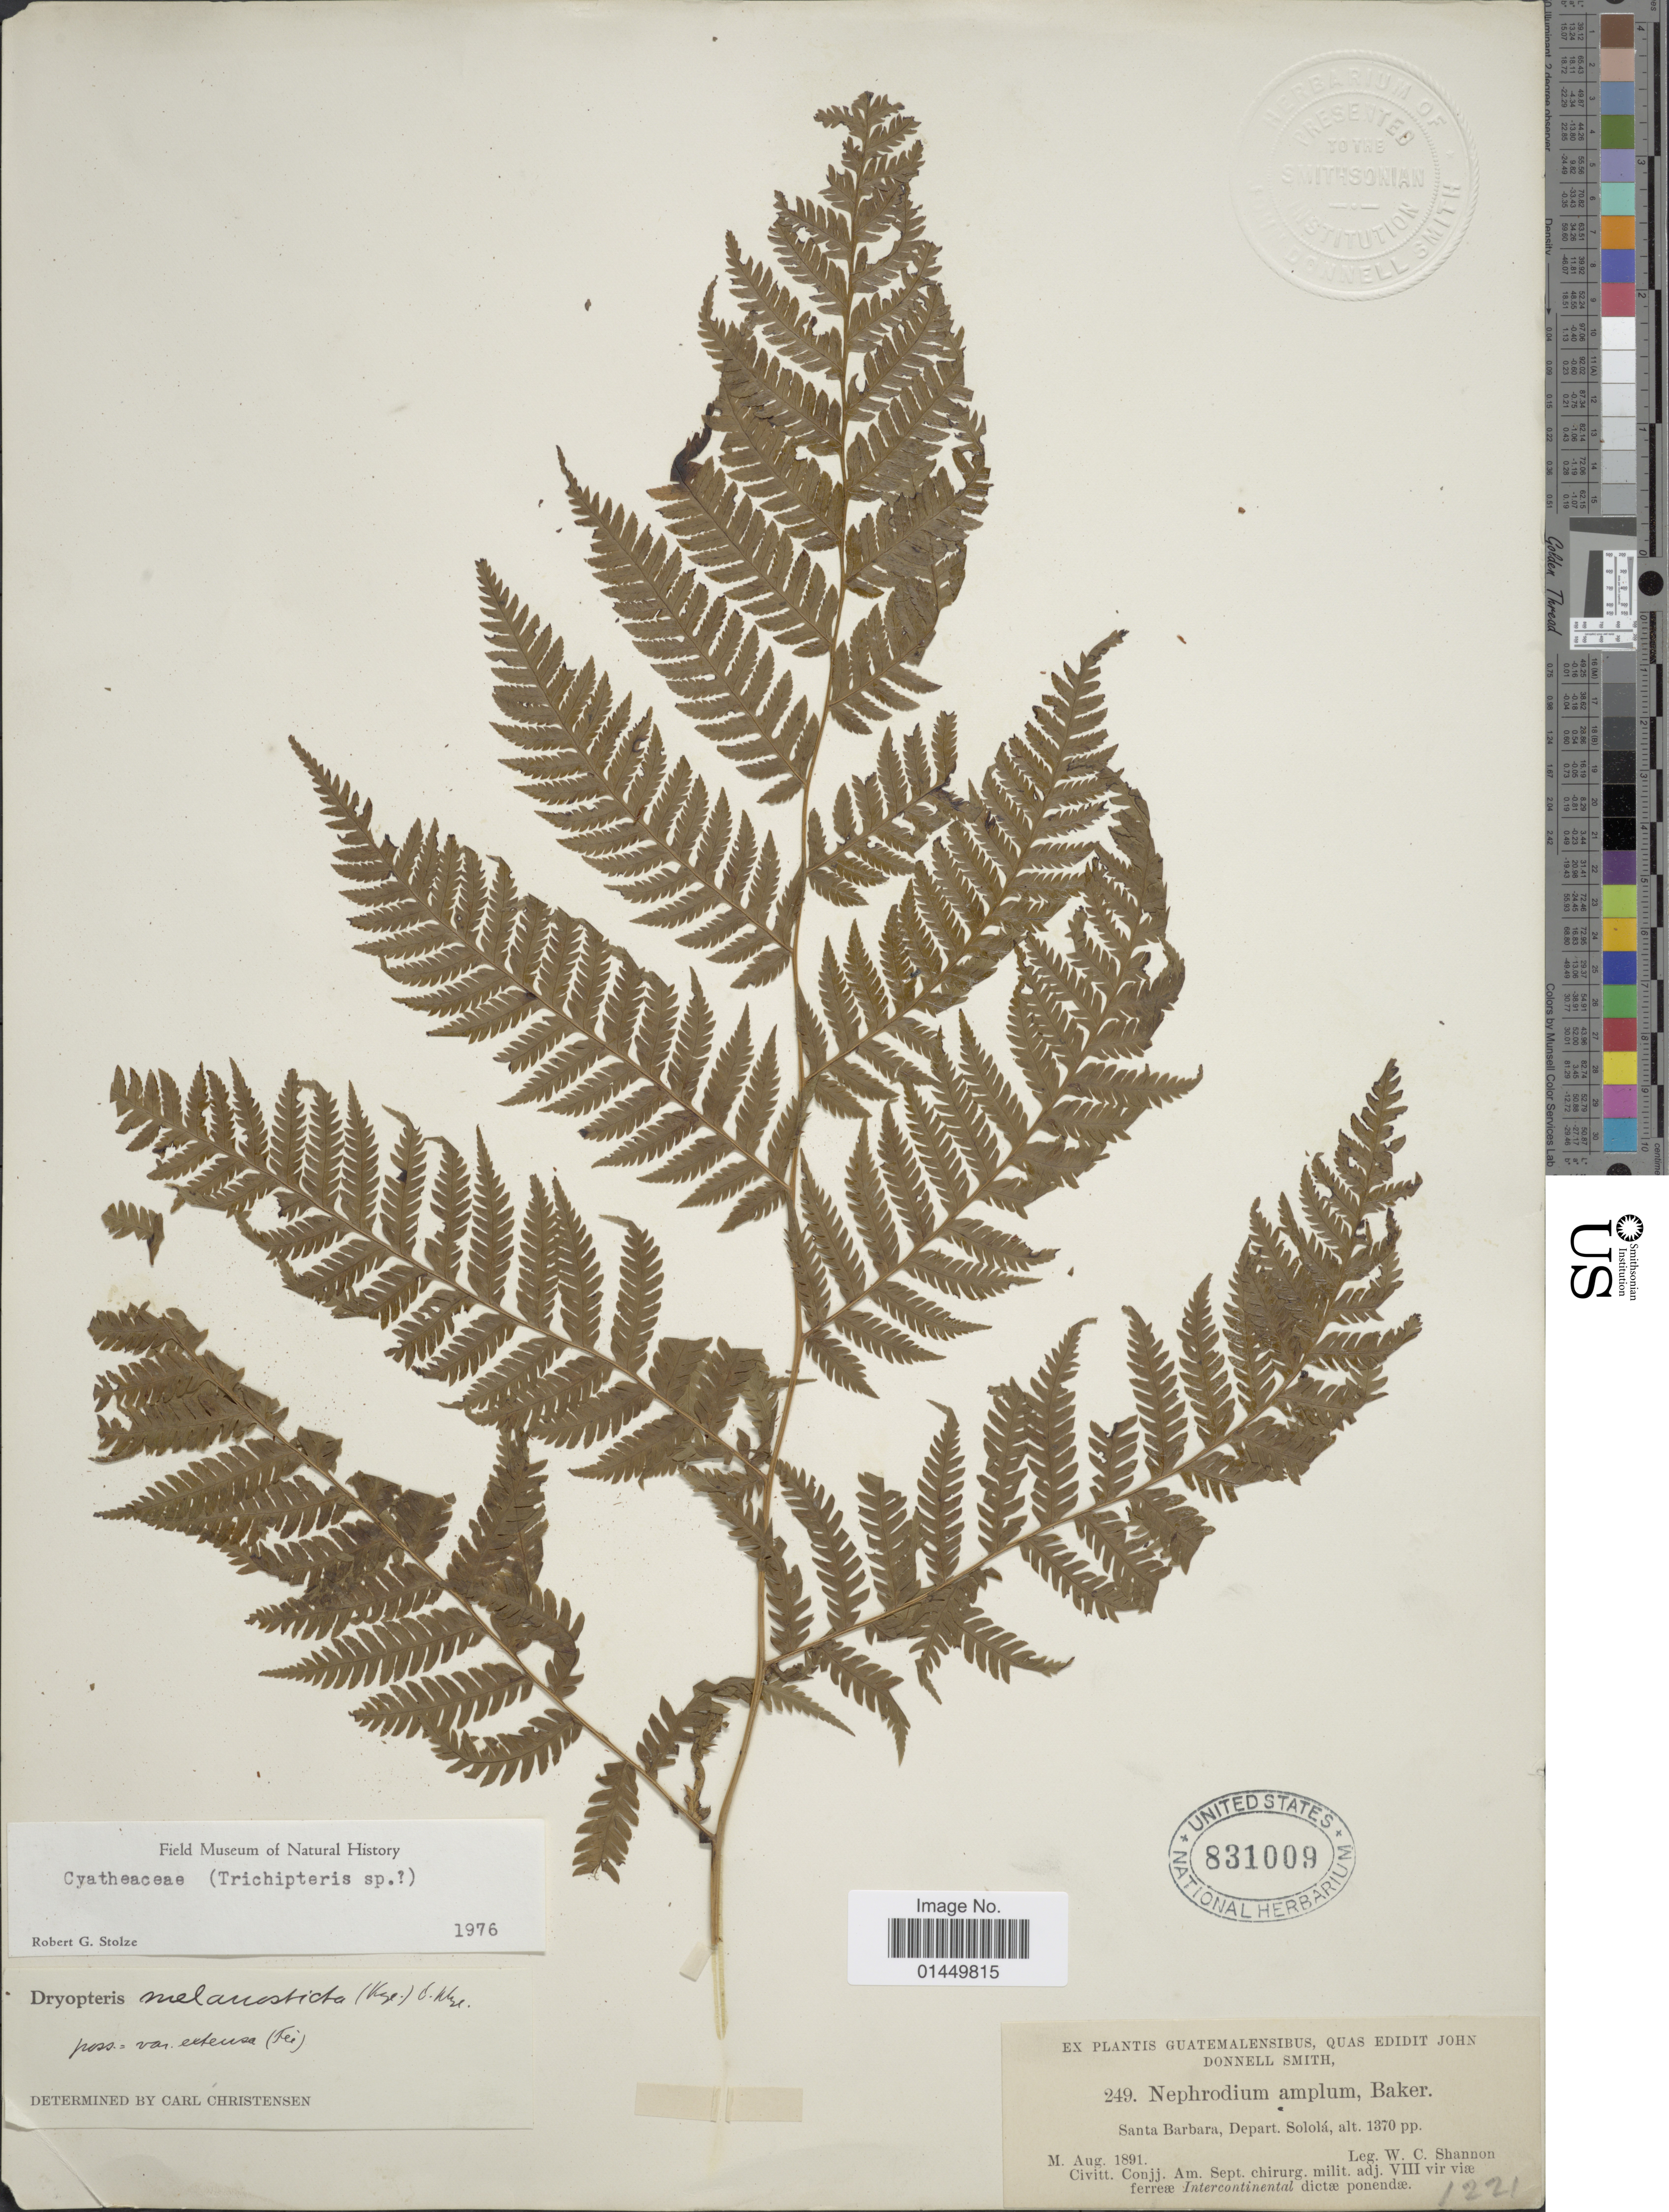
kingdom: Plantae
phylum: Tracheophyta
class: Polypodiopsida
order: Cyatheales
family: Cyatheaceae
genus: Cyathea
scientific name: Cyathea sp.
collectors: W. C. Shannon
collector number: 249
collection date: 1891-08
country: Guatemala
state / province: Sololá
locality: Santa Barbara, Depart. Solola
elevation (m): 418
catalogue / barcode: US 831009